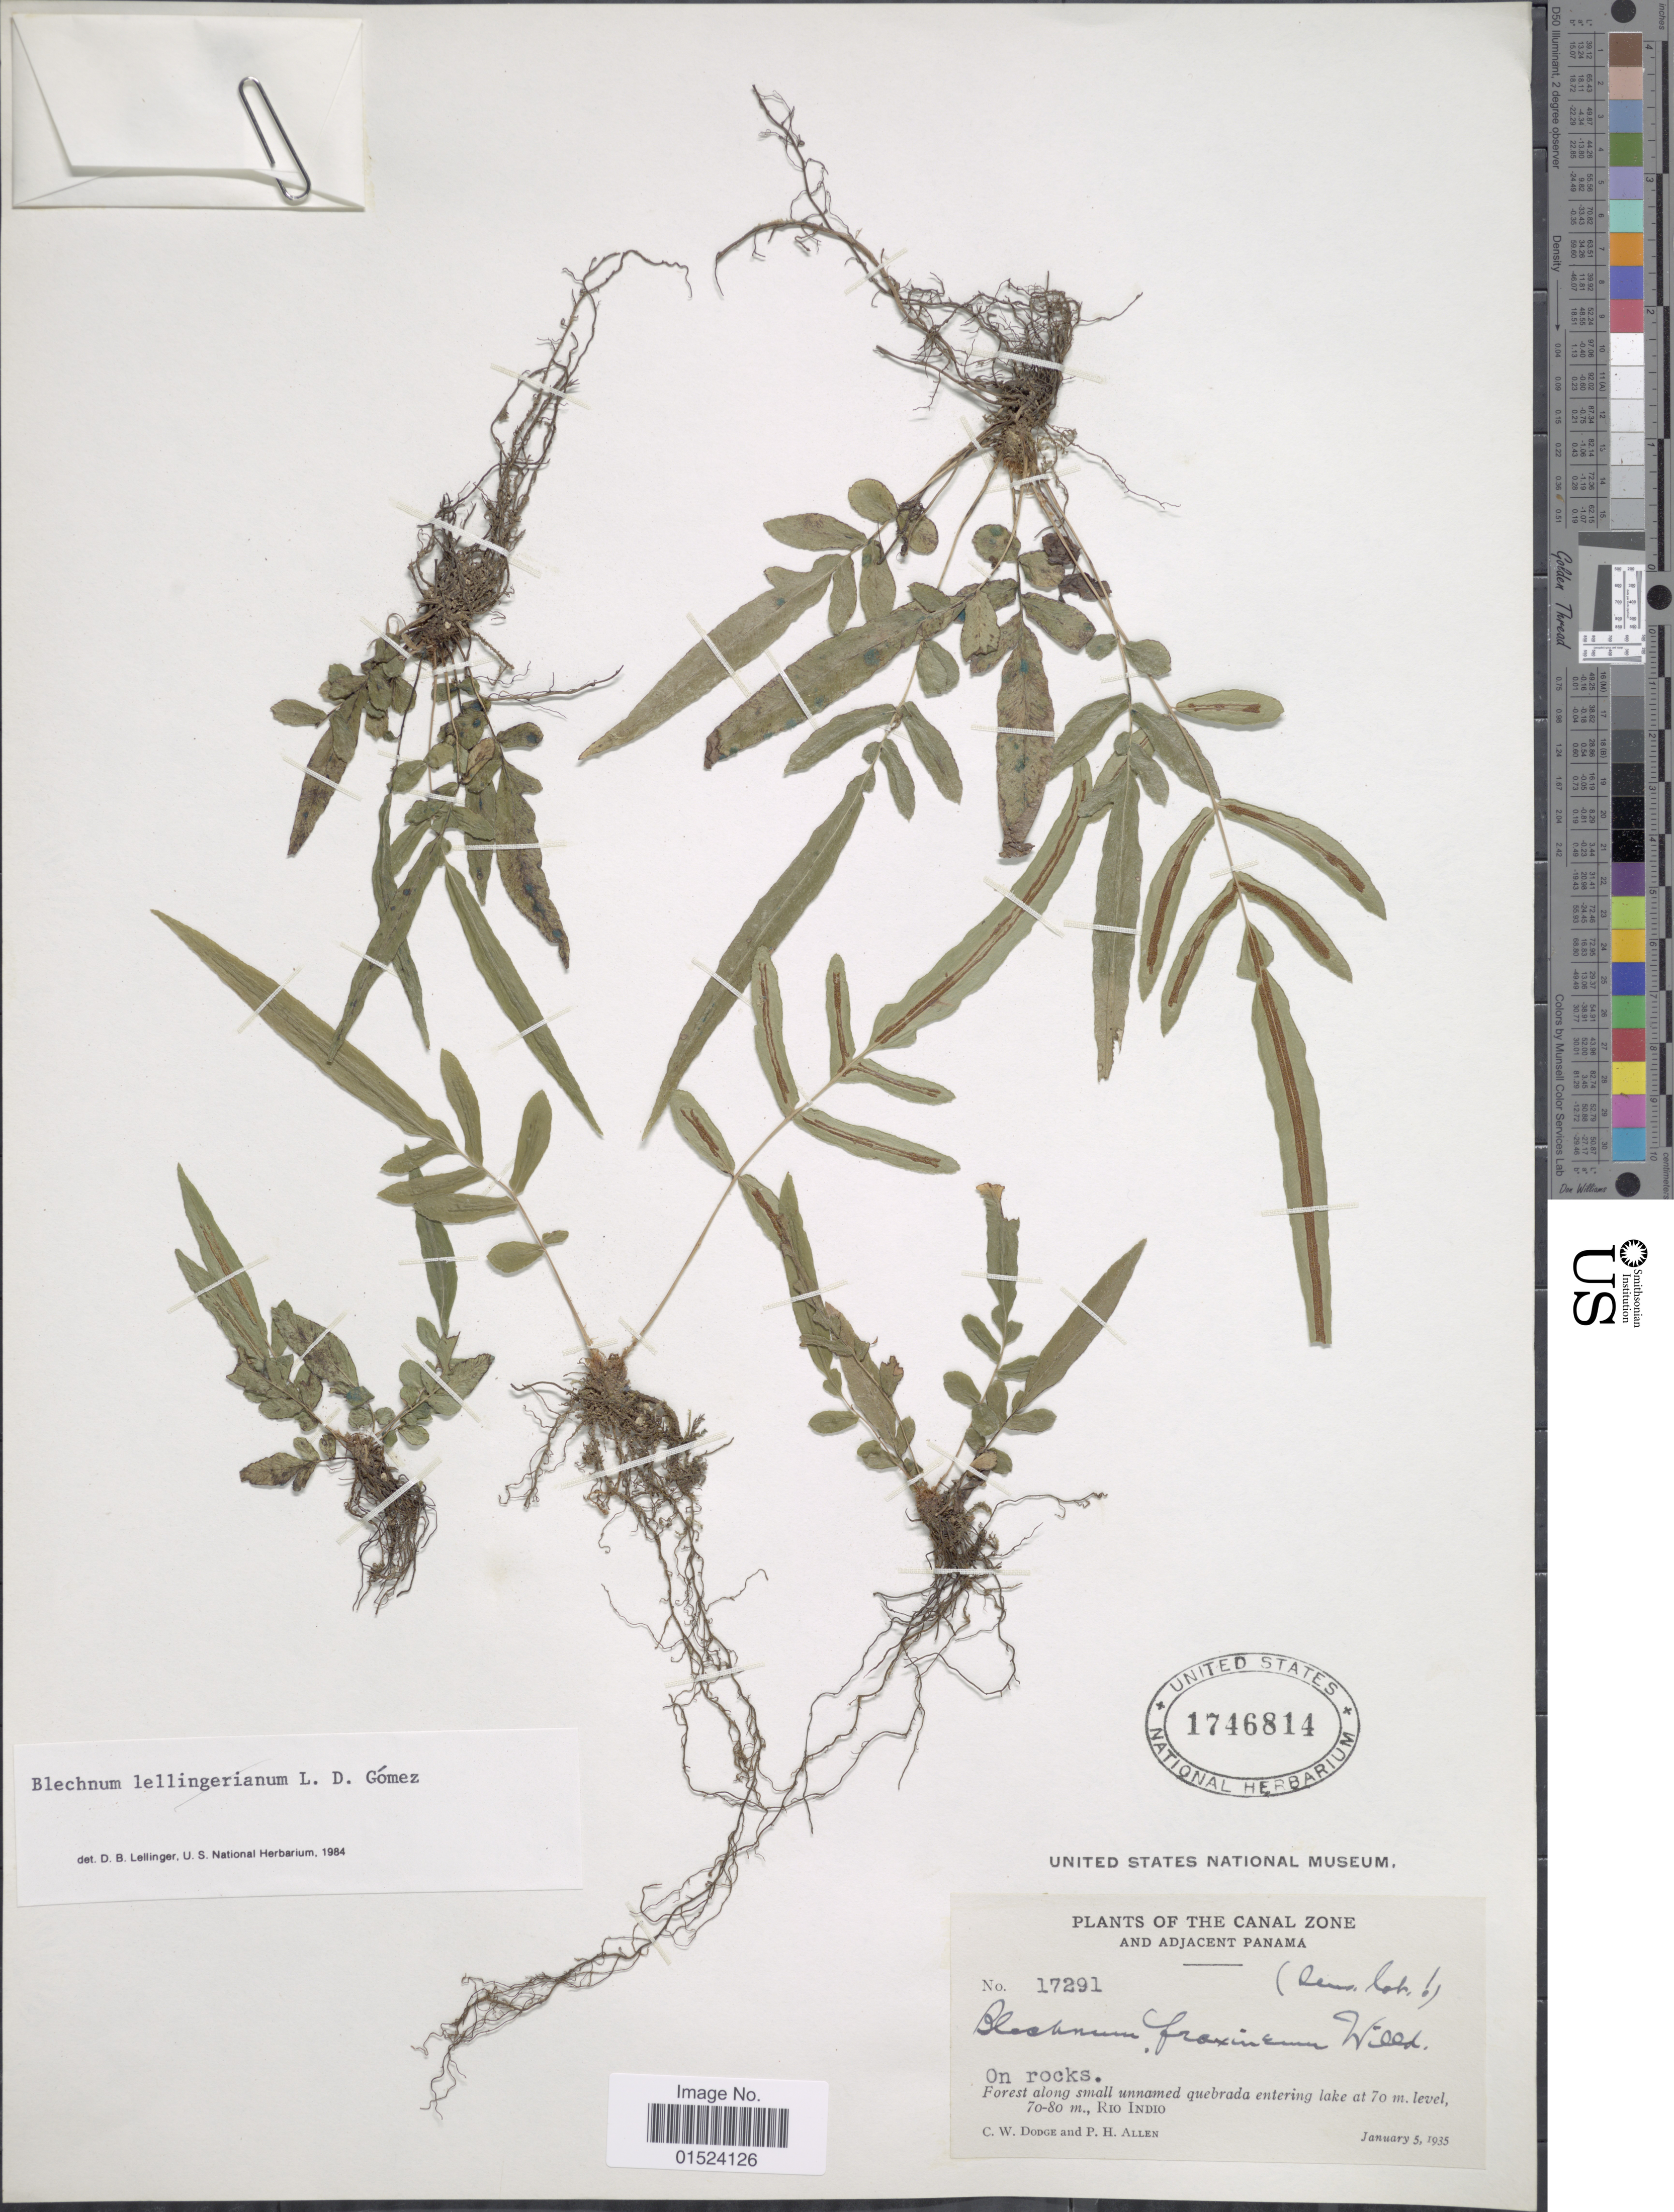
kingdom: Plantae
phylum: Tracheophyta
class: Polypodiopsida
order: Polypodiales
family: Blechnaceae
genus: Blechnum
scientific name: Blechnum gracile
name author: Kaulf.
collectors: C. Dodge & P. H. Allen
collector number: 17291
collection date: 1935-01-05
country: Panama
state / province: Colón / Panamá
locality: Adjacent Panama, forest along small unnamed quebrada entering lake at, Rio Indio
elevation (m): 70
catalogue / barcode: US 1746814